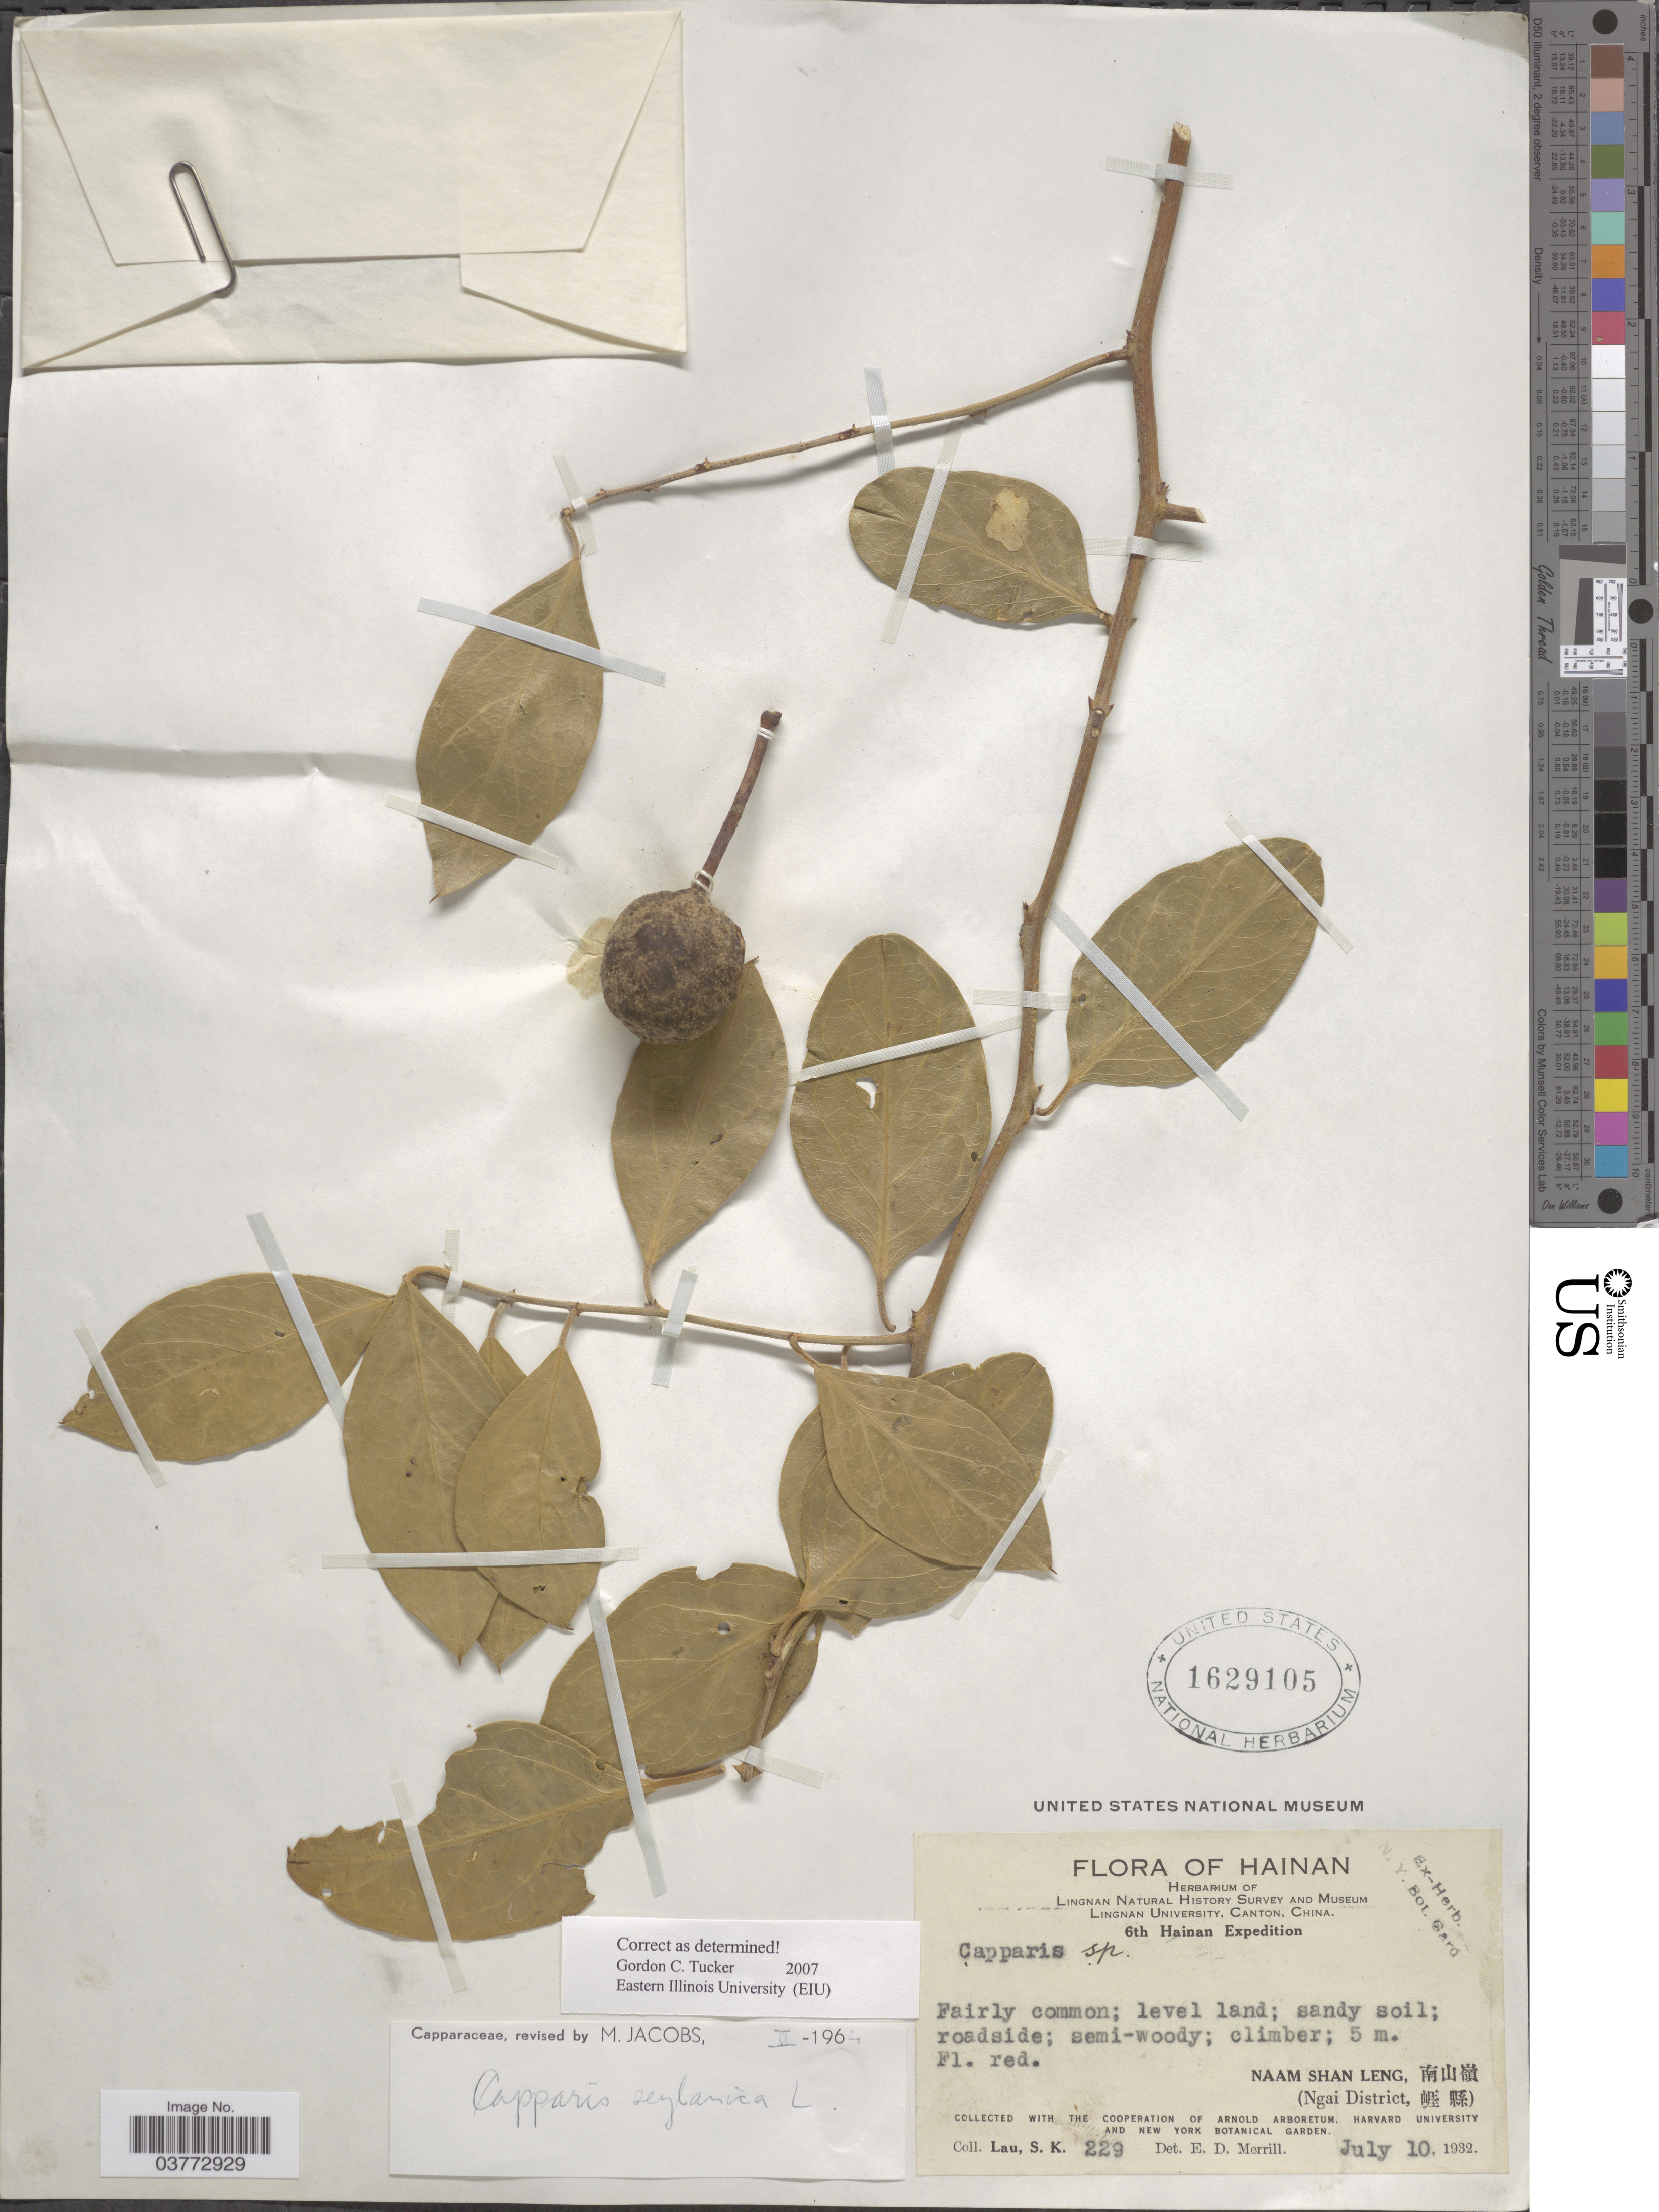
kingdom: Plantae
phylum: Tracheophyta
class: Magnoliopsida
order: Brassicales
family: Capparaceae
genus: Capparis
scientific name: Capparis zeylanica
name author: L.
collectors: S. K. Lau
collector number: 229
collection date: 1932-07-10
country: China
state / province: Hainan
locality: Naam Shan Leng. (Ngai District).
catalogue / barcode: US 1629105